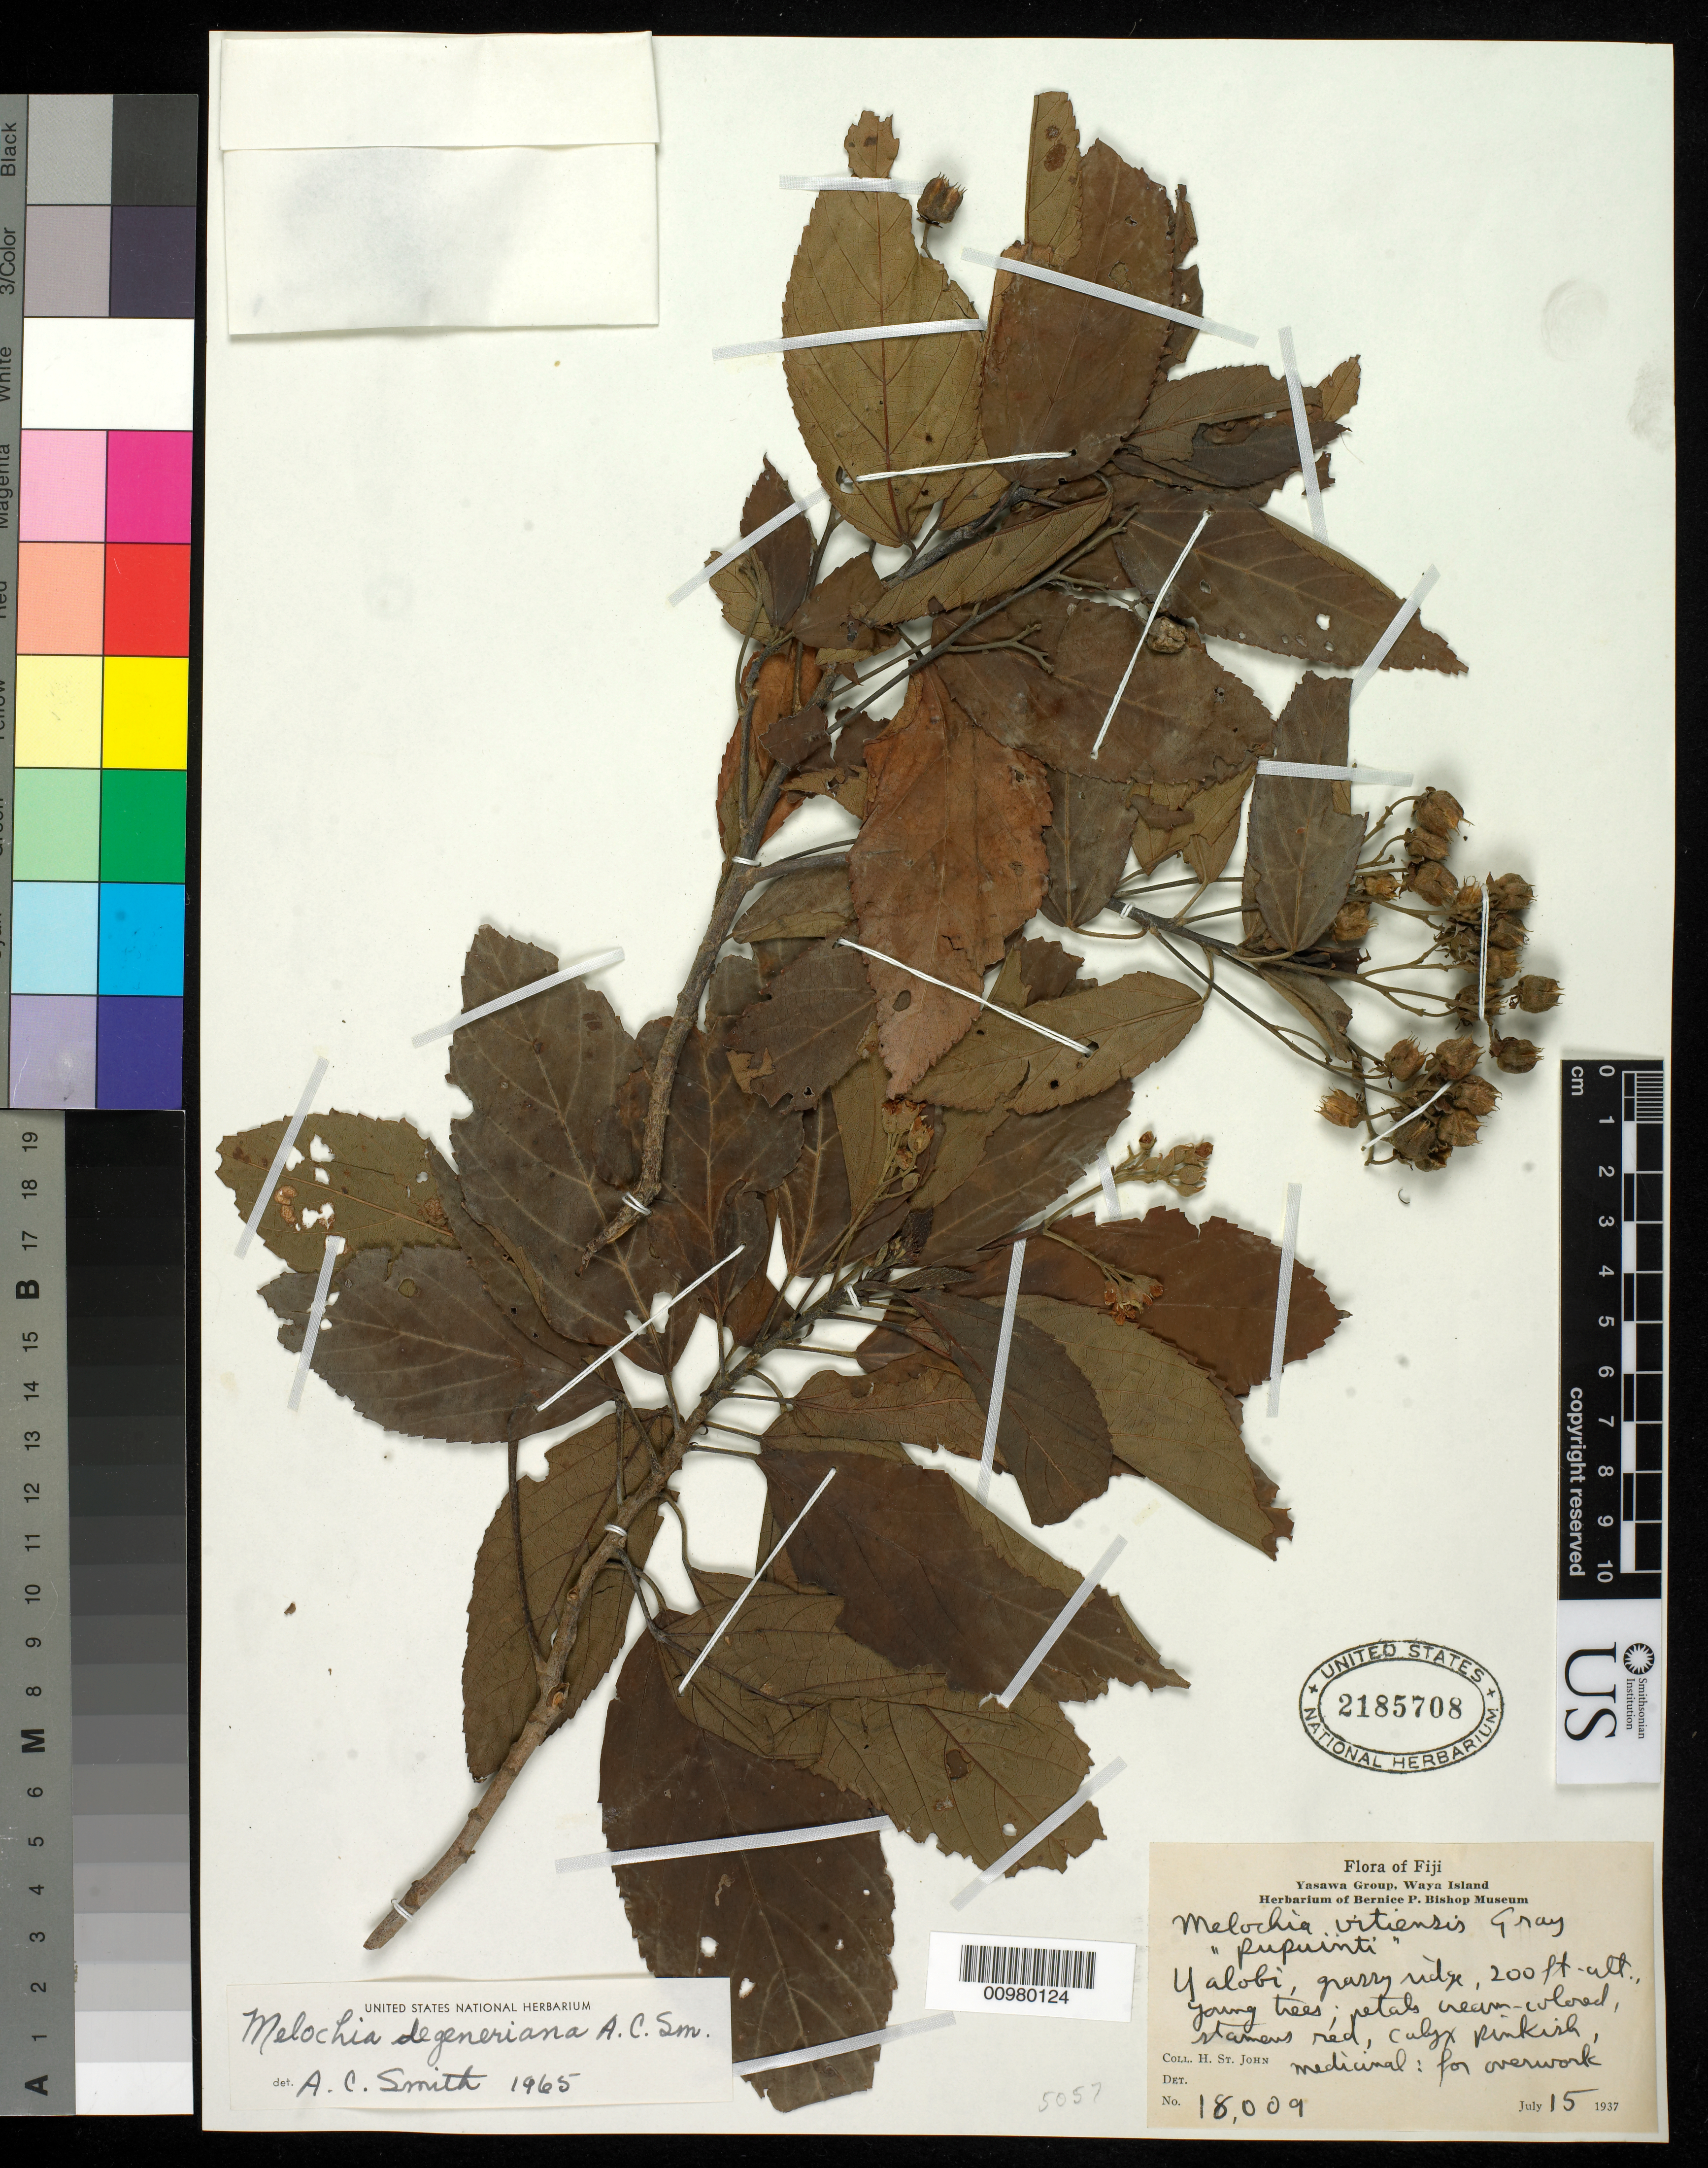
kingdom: Plantae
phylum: Tracheophyta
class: Magnoliopsida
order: Malvales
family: Malvaceae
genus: Melochia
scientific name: Melochia degeneriana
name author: A.C. Sm.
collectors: H. St. John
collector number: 18009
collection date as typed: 15 Jul 1937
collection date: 1937-07-15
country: Fiji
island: Waya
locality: Yalobi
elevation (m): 61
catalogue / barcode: US 2185708